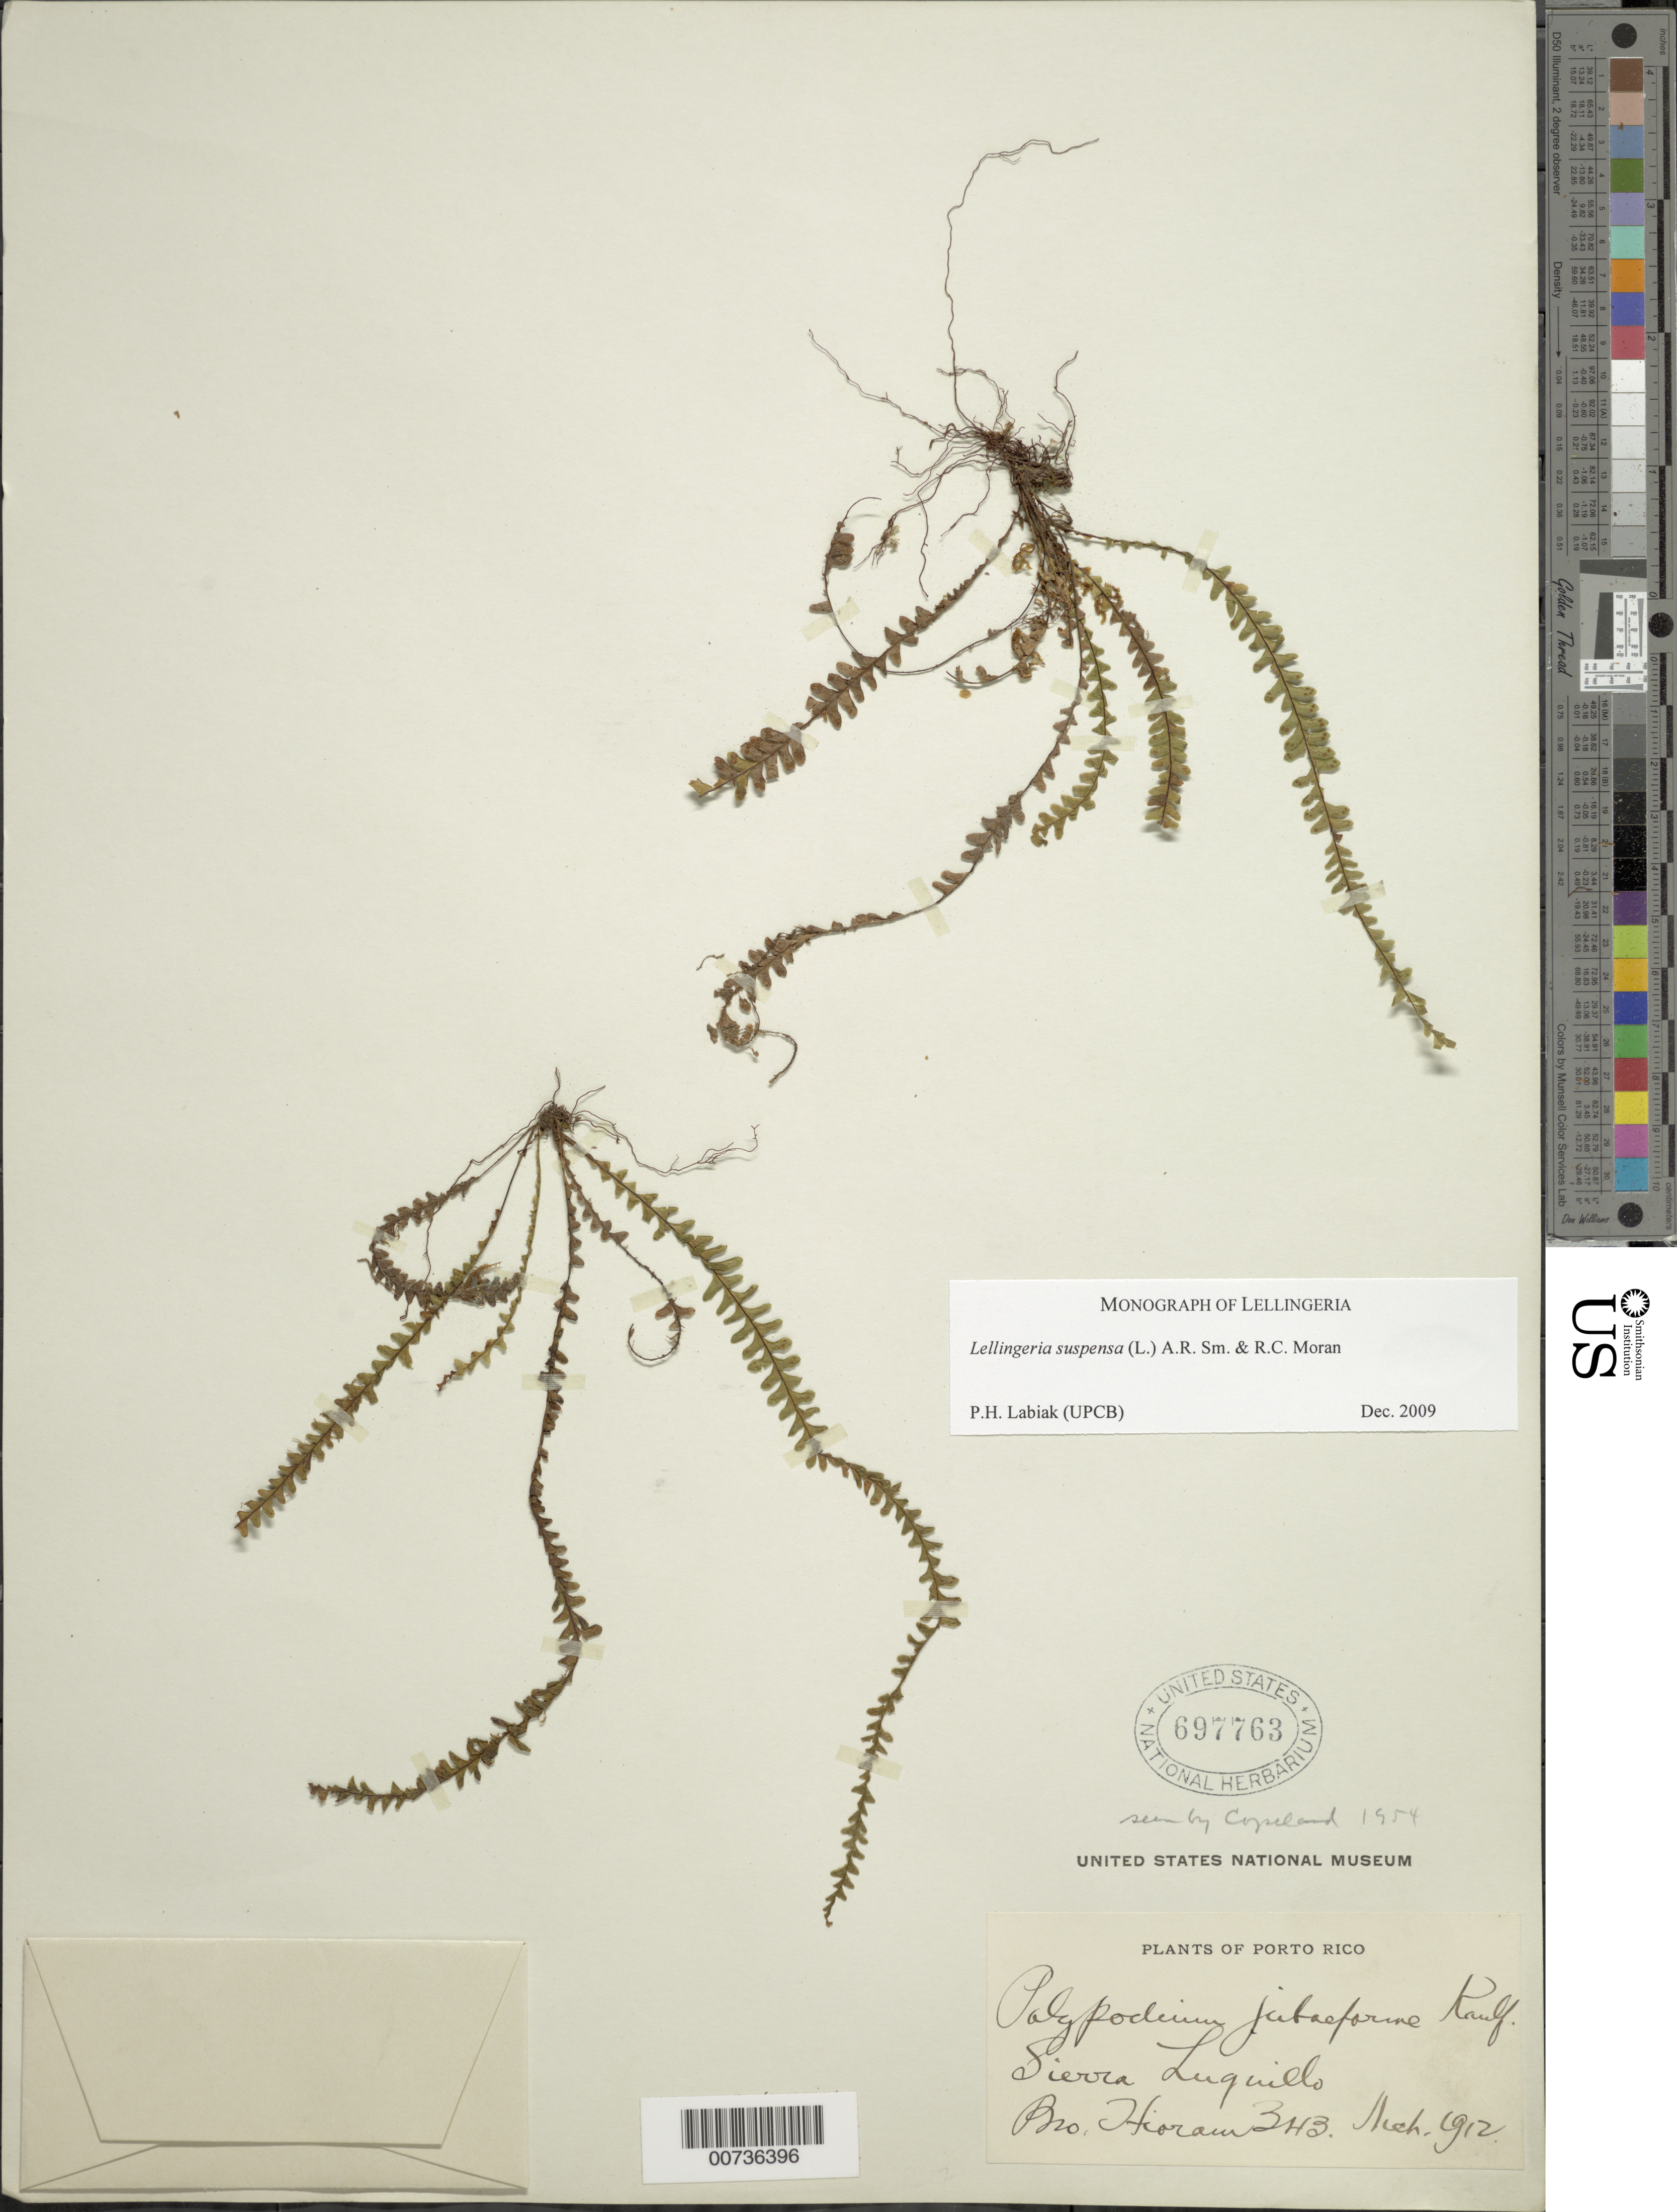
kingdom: Plantae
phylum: Tracheophyta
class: Polypodiopsida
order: Polypodiales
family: Polypodiaceae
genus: Lellingeria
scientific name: Lellingeria suspensa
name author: (L.) A.R. Sm. & R.C. Moran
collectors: Bro. Hioram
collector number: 343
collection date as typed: Mar 1912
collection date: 1912-03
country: Puerto Rico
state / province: Luquillo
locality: Sierra de Luquillo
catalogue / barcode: US 697763